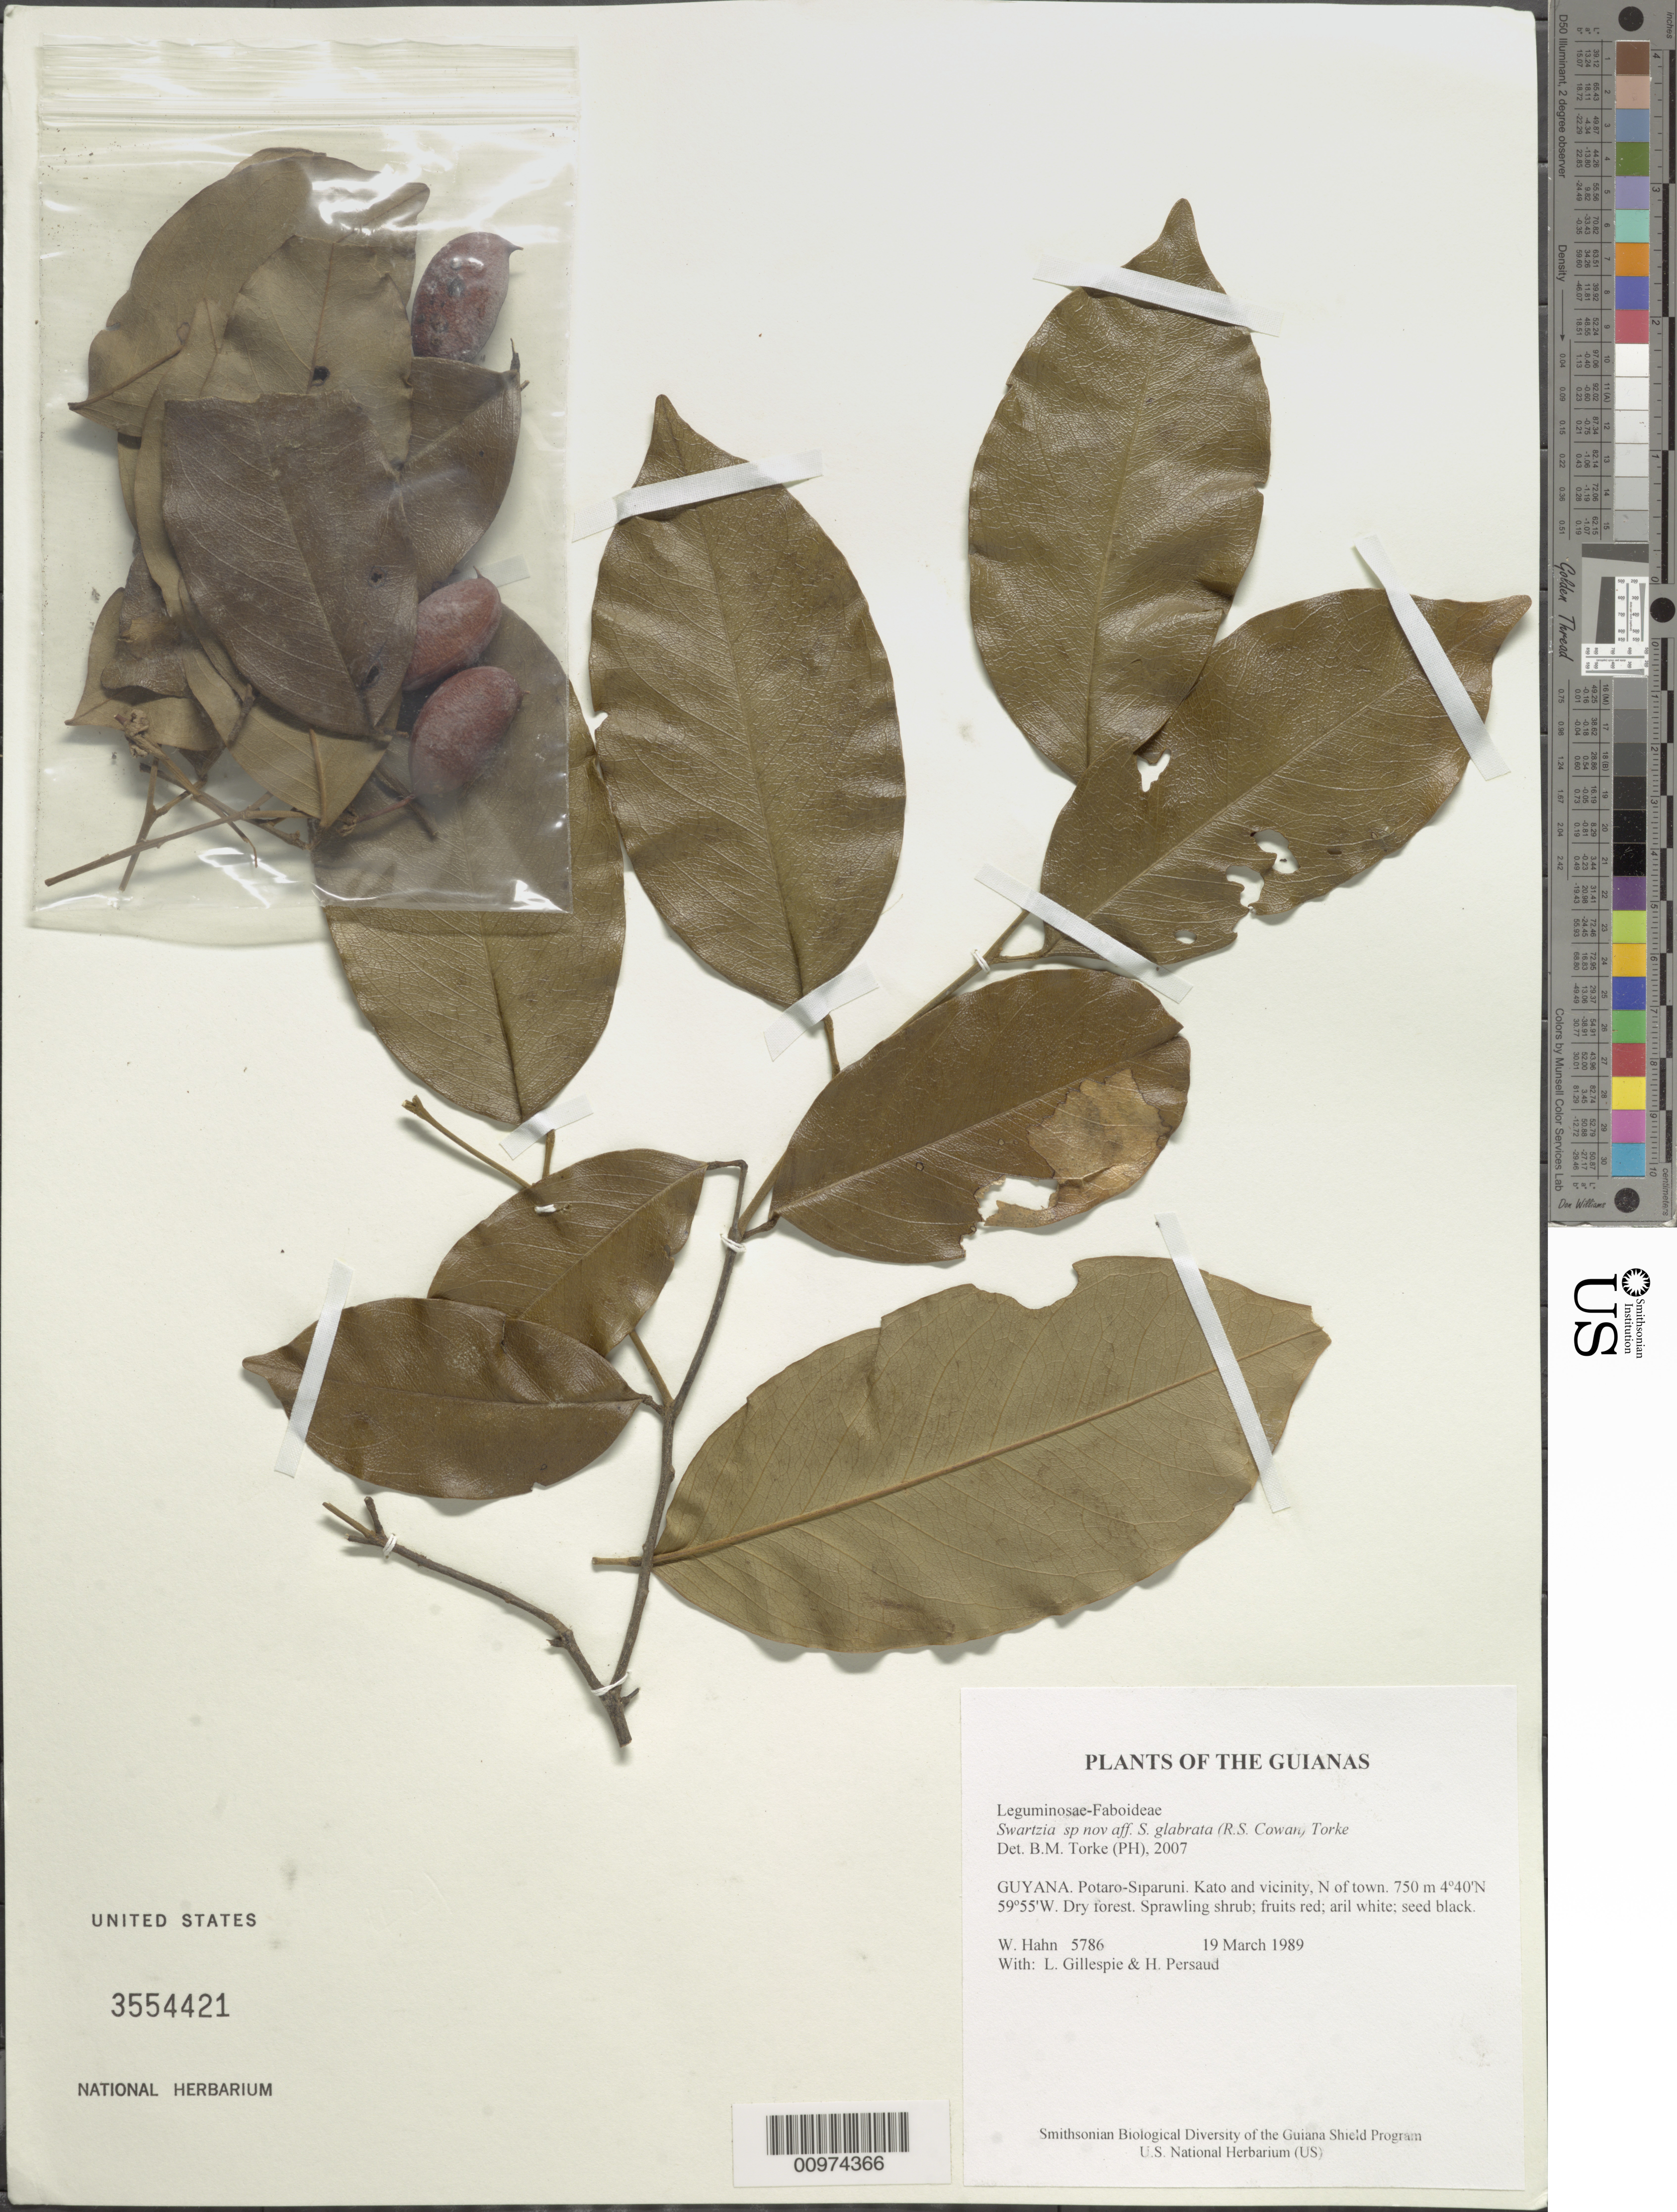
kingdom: Plantae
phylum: Tracheophyta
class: Magnoliopsida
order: Fabales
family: Fabaceae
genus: Swartzia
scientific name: Swartzia sp. nov. aff. glabrata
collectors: W. Hahn, L. J. Gillespie & H. Persaud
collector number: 5786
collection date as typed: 19 March 1989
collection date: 1989-03-19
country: Guyana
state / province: Potaro-Siparuni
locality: Kato and vicinity, N of town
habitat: Dry forest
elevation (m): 750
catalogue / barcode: US 3554421